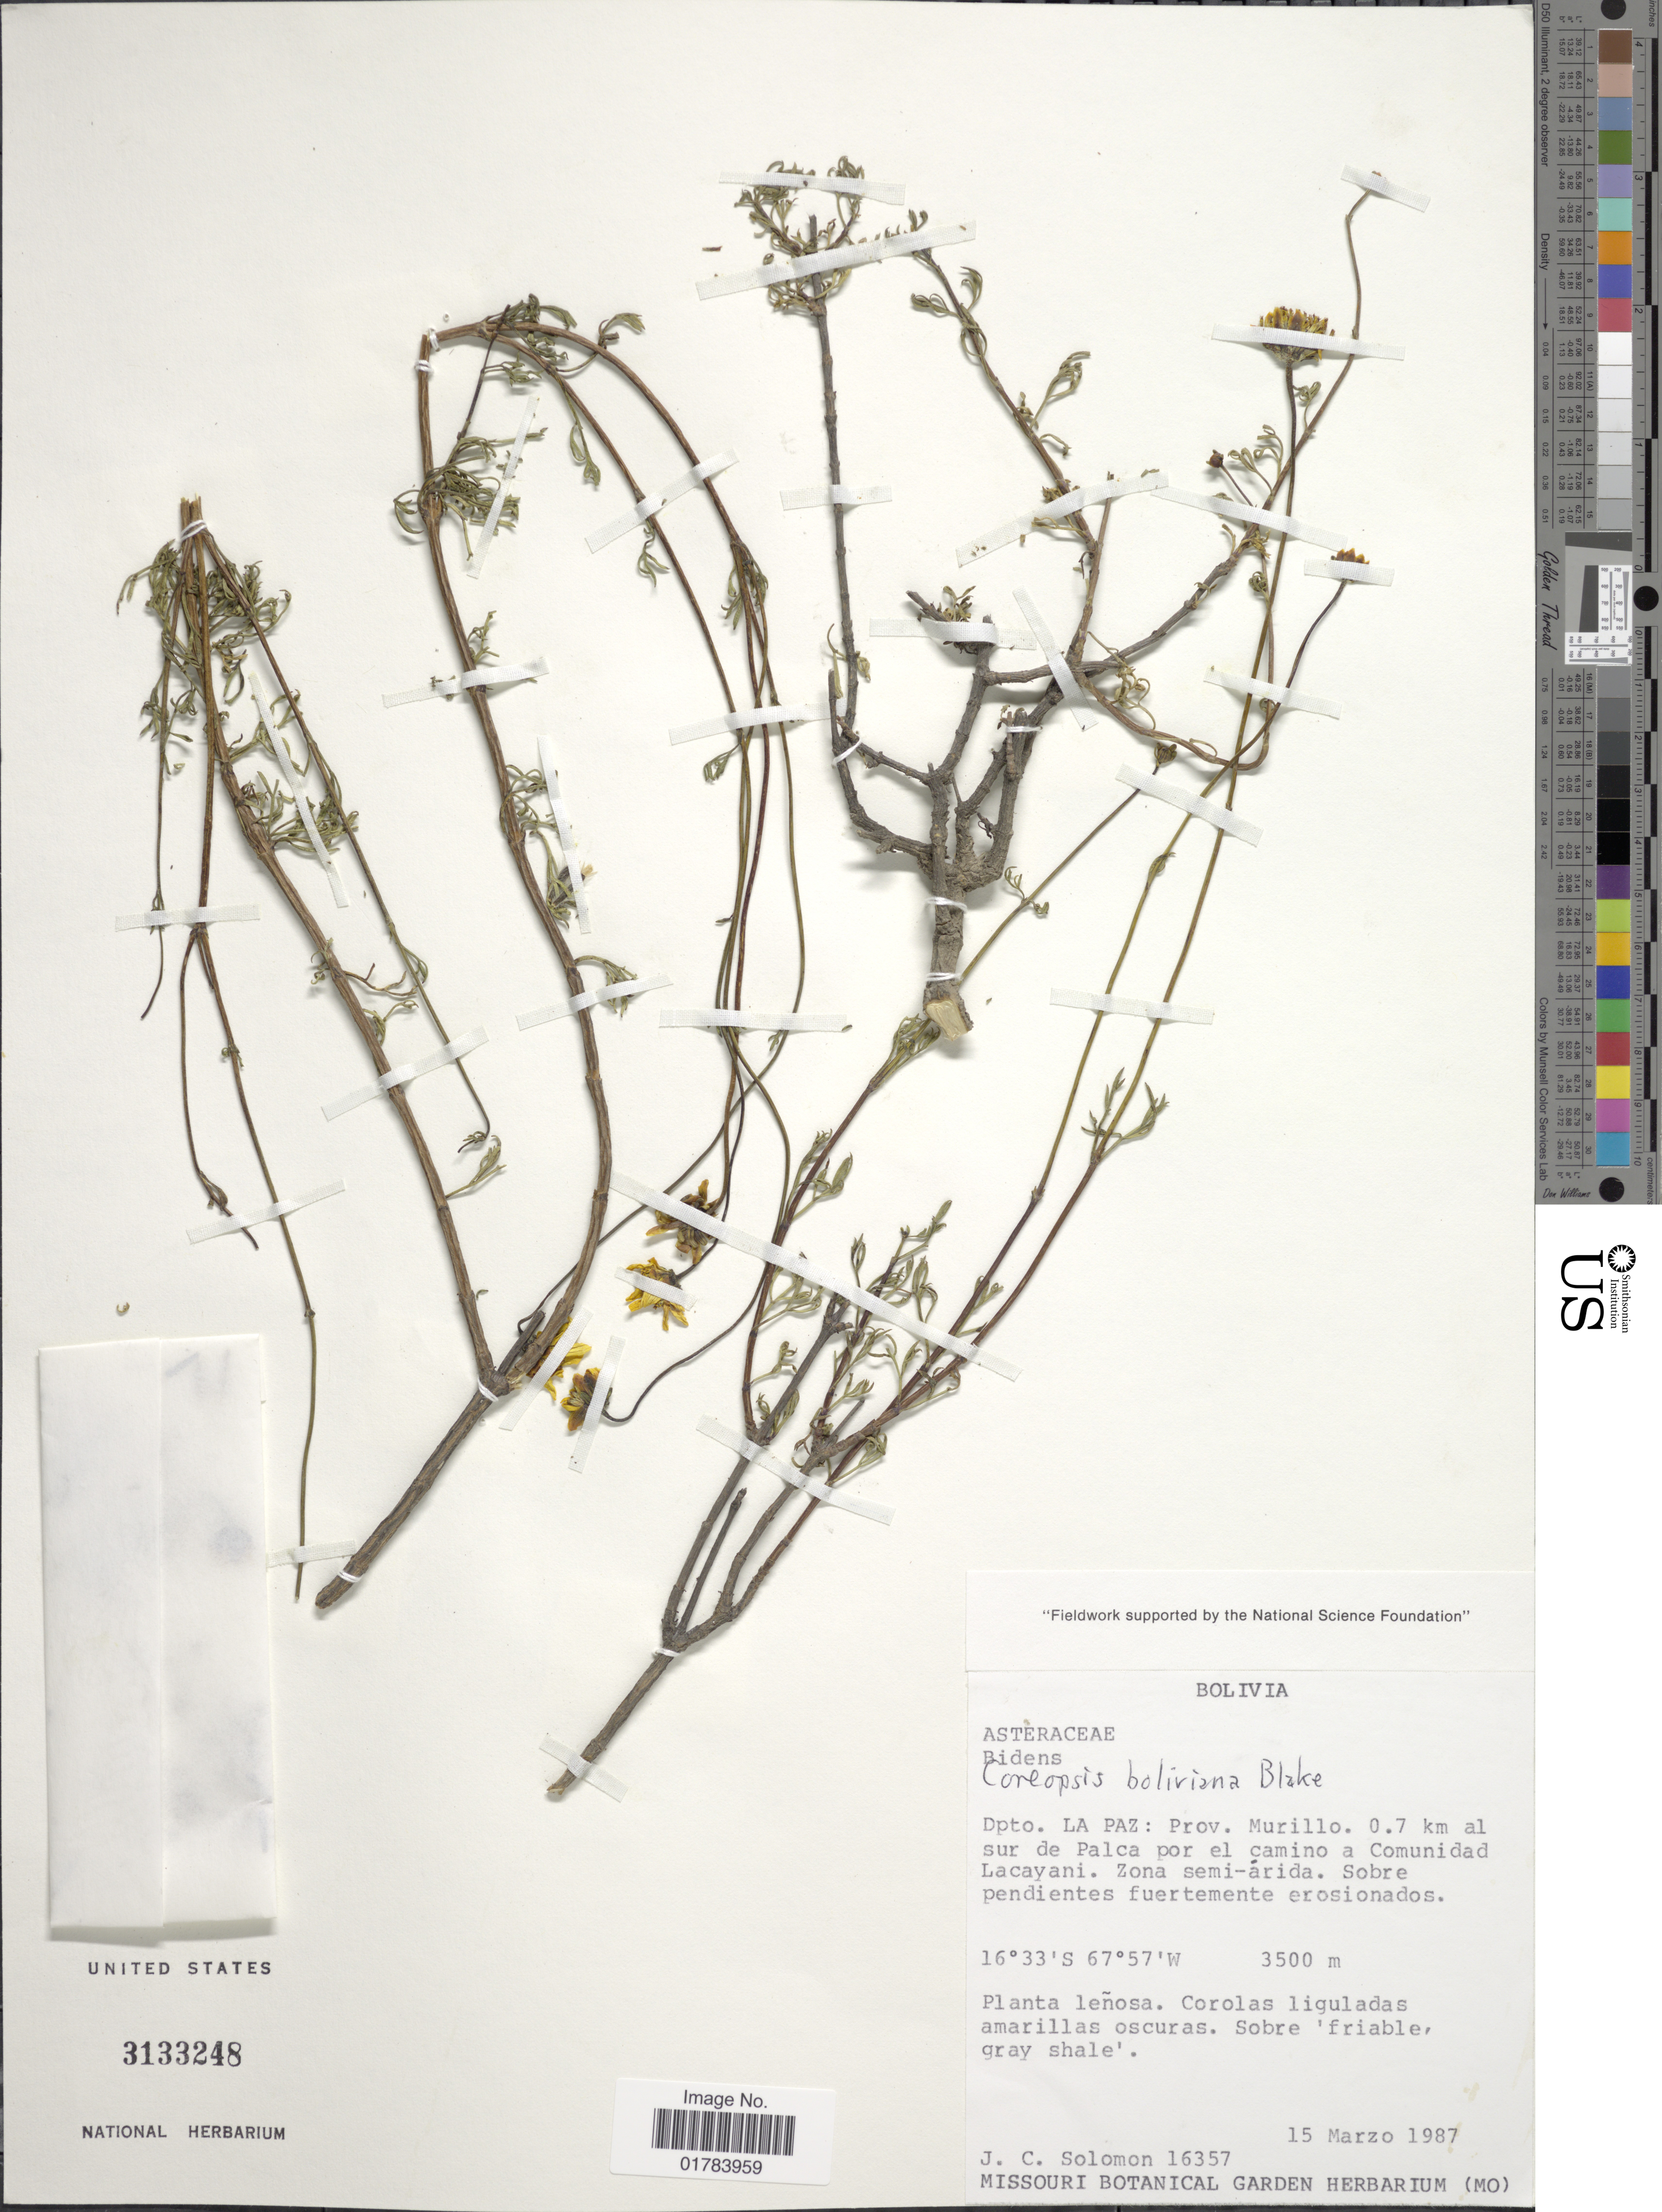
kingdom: Plantae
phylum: Tracheophyta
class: Magnoliopsida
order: Asterales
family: Asteraceae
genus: Coreopsis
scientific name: Coreopsis pickeringii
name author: A. Gray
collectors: J. C. Solomon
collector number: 16357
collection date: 1987-03-15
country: Bolivia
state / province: La Paz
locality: Prov. Murillo, 0.7 km al sur de Palca por el camino a Comunidad Lacayani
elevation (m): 3500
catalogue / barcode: US 3133248